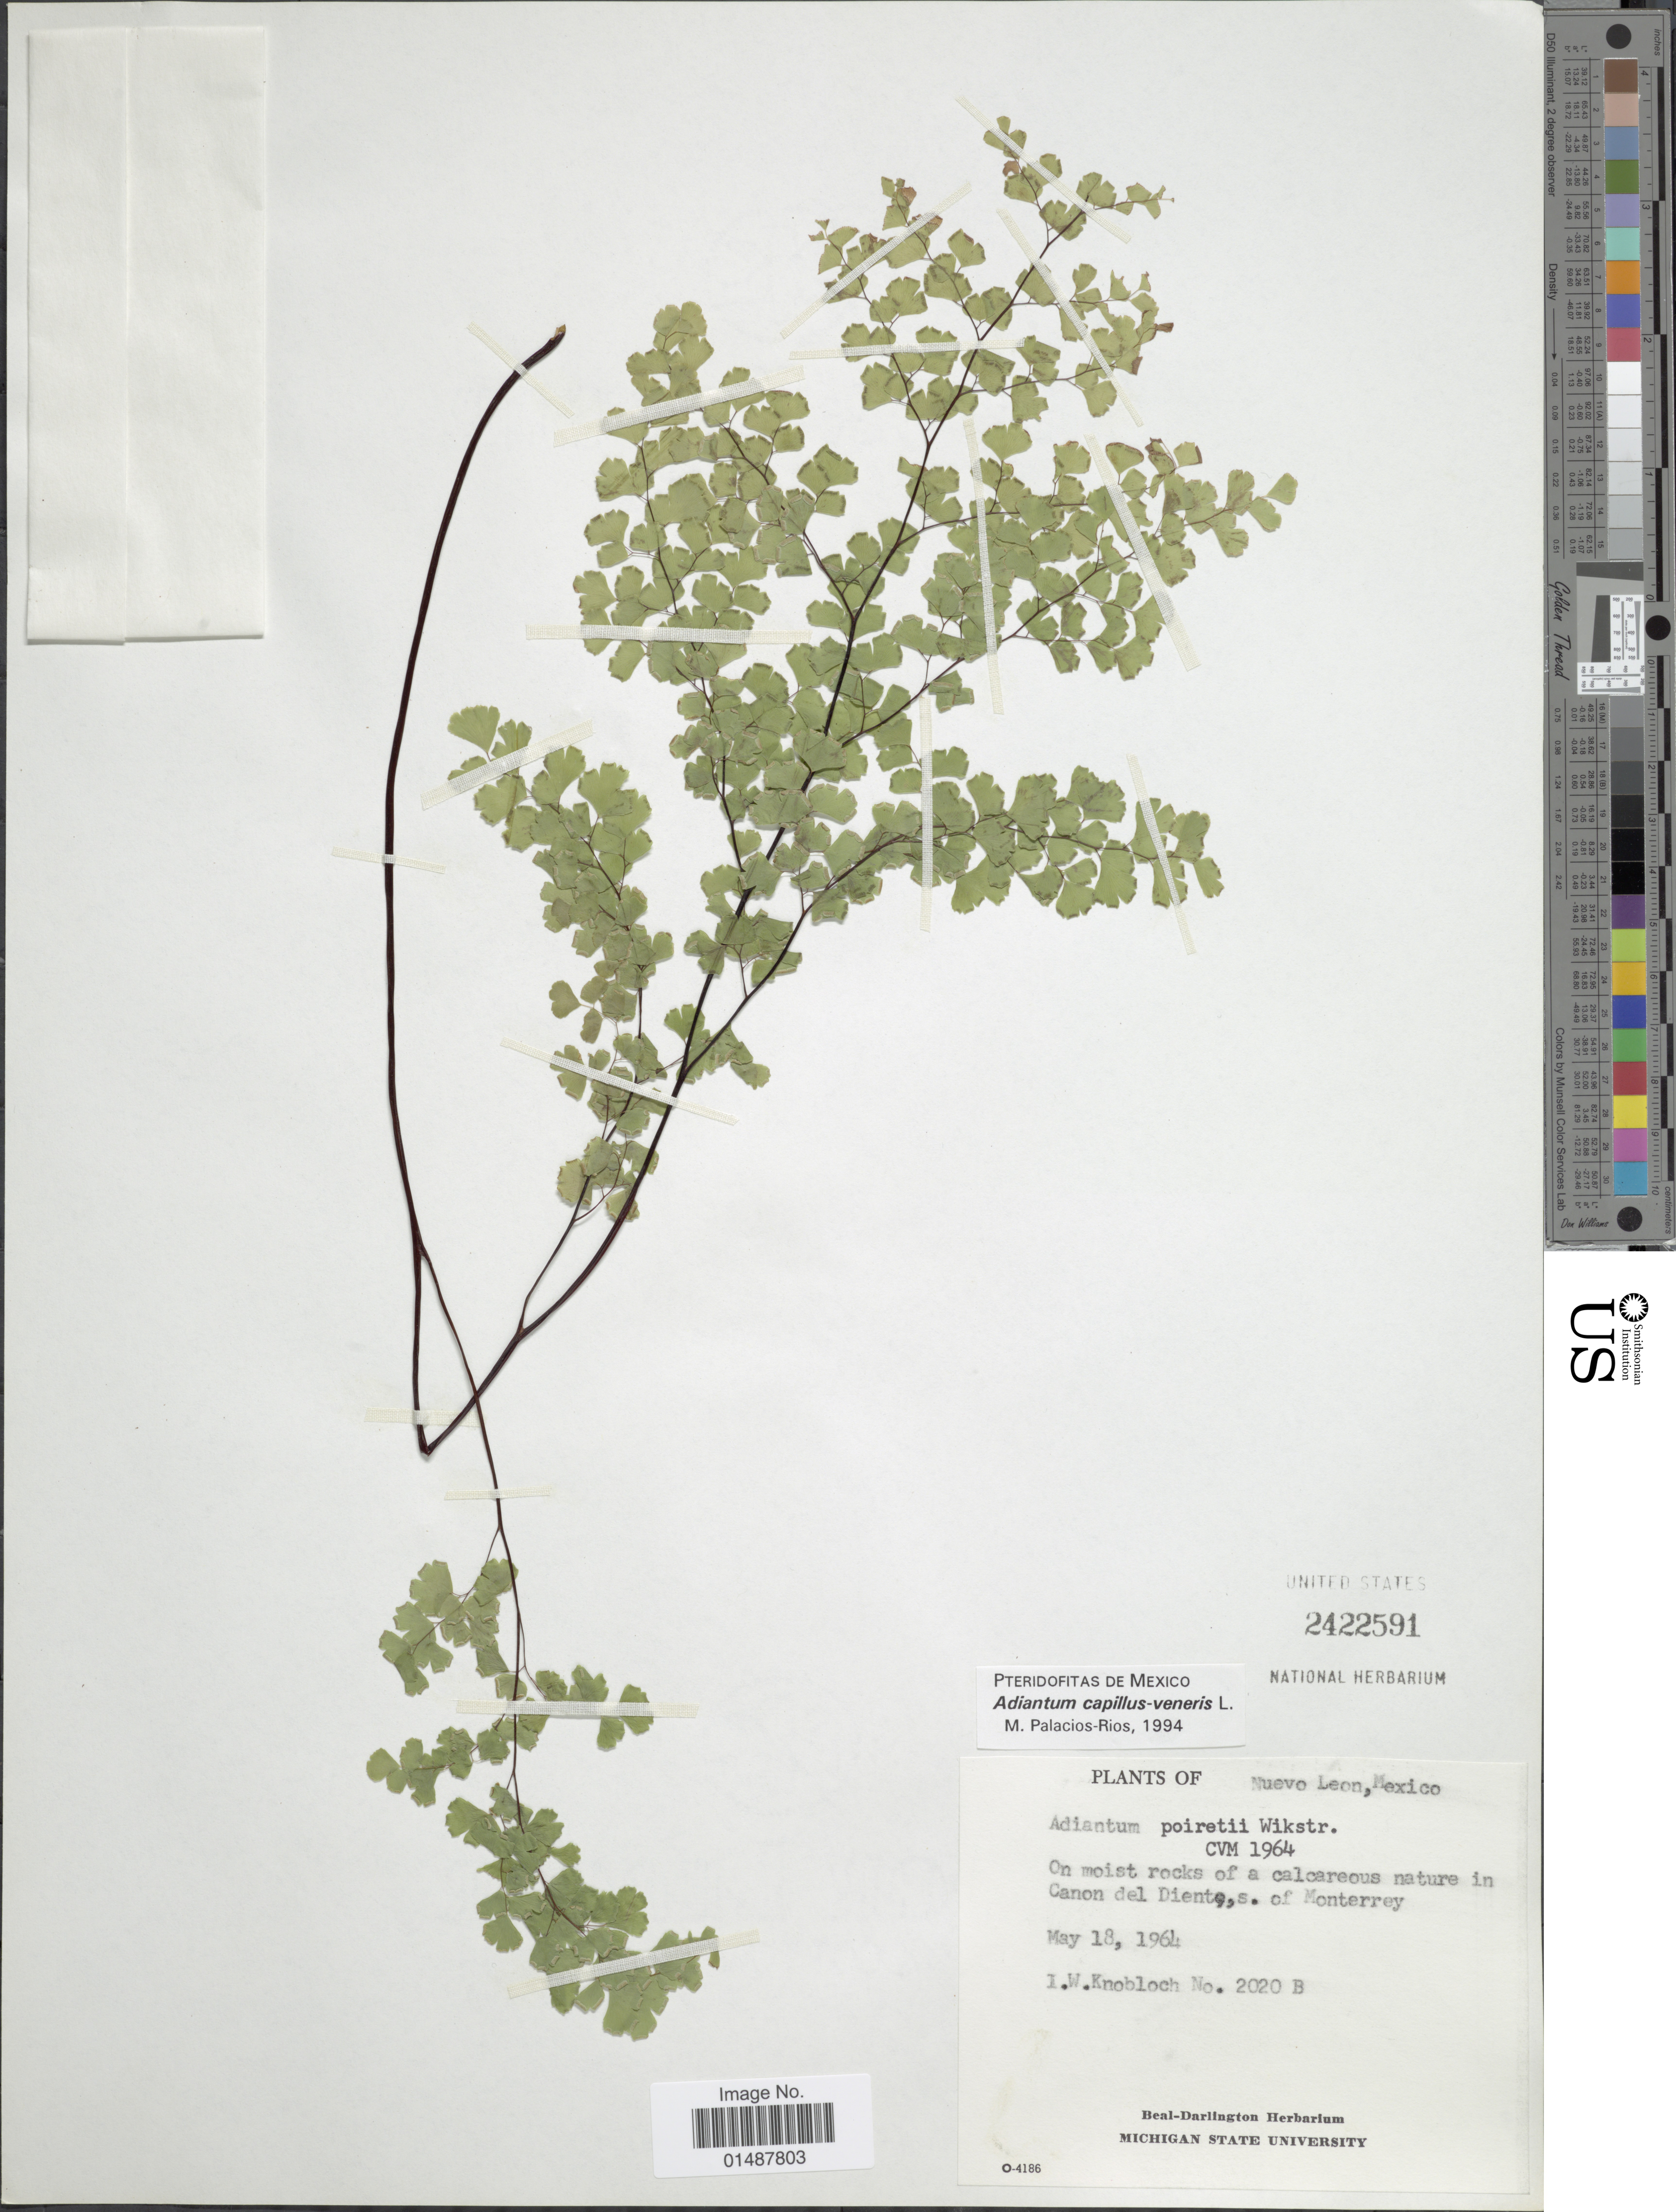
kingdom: Plantae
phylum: Tracheophyta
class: Polypodiopsida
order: Polypodiales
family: Pteridaceae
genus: Adiantum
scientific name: Adiantum capillus-veneris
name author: L.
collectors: I. W. Knobloch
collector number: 2020B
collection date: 1964-05-18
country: Mexico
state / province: Nuevo León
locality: On moist rocks of a calcareous nature in Caanon del Diente, S. of Monterrey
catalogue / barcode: US 2422591